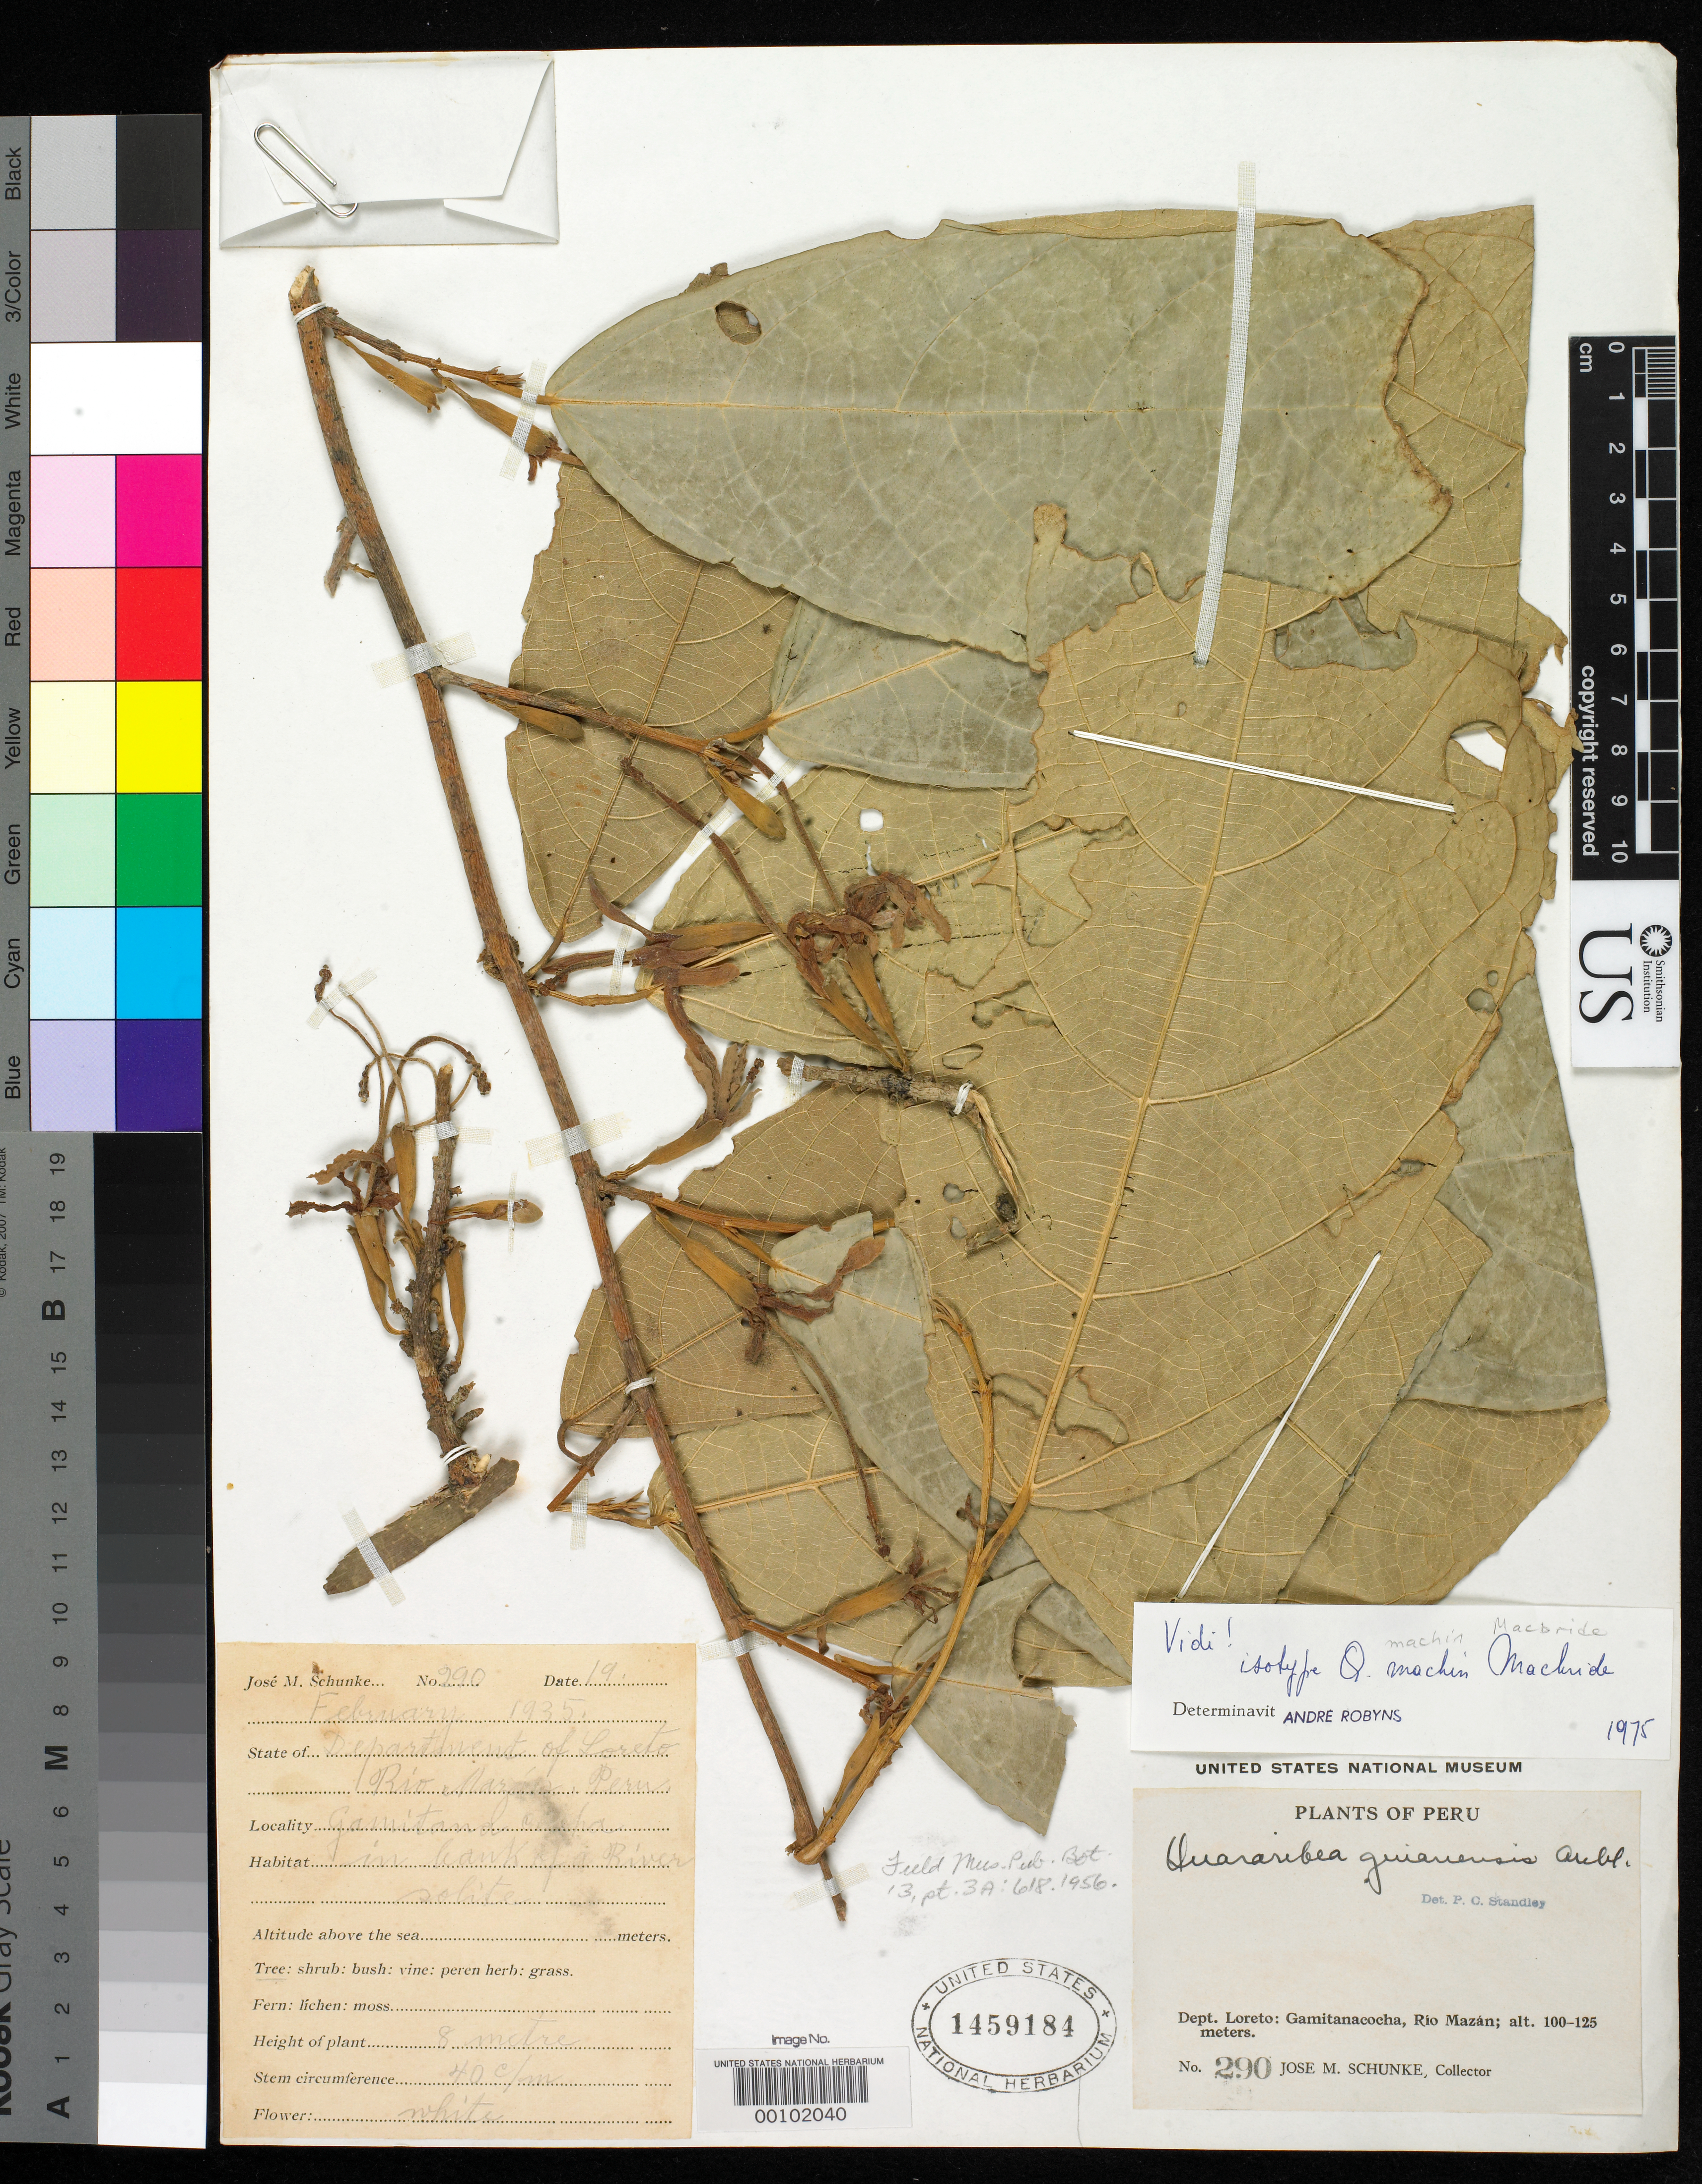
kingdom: Plantae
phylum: Tracheophyta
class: Magnoliopsida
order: Malvales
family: Malvaceae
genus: Quararibea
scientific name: Quararibea machin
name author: J.F. Macbr.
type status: Isotype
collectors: J. M. Schunke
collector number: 290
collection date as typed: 19 Feb 1935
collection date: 1935-02-19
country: Peru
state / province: Loreto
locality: Gamitanacocha, Rio Mazan.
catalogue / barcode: US 1459184